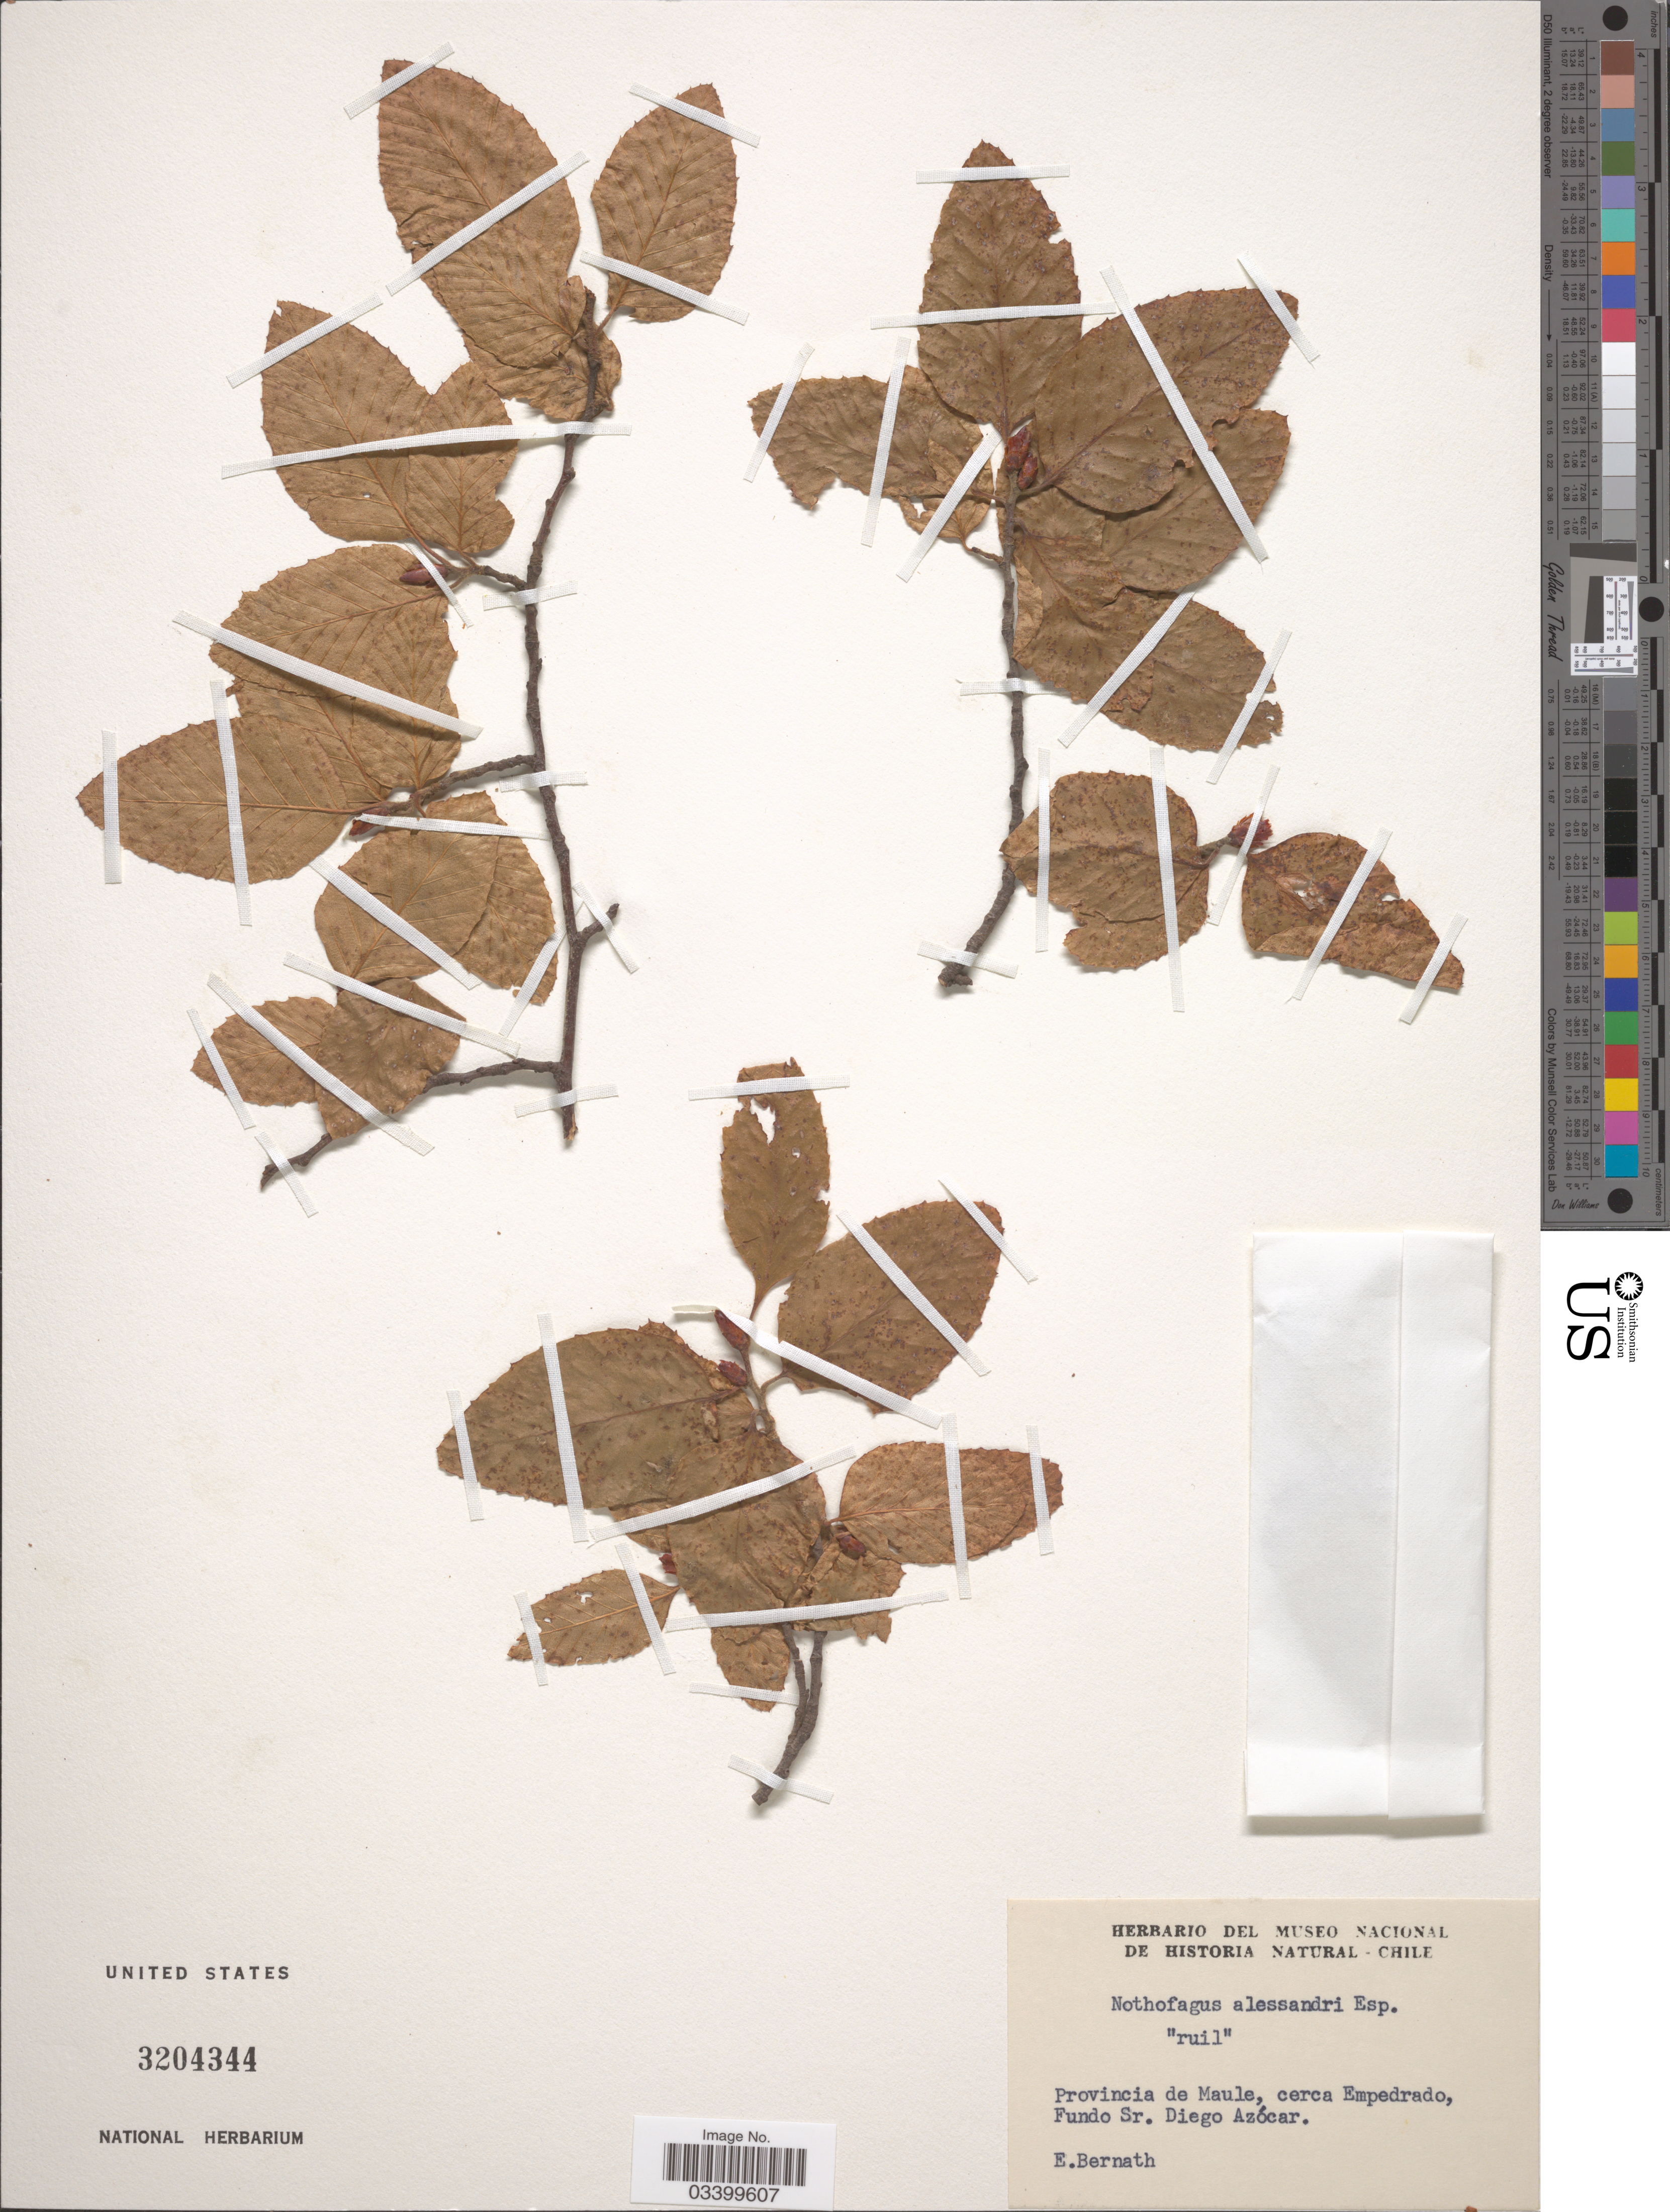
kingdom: Plantae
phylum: Tracheophyta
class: Magnoliopsida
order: Fagales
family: Nothofagaceae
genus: Nothofagus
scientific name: Nothofagus alessandri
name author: Espinosa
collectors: E. Bernath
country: Chile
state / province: Maule (VII)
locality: Provincia de Maule, cerca Empedrado, Fundo Sr. Diego Azócar.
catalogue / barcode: US 3204344